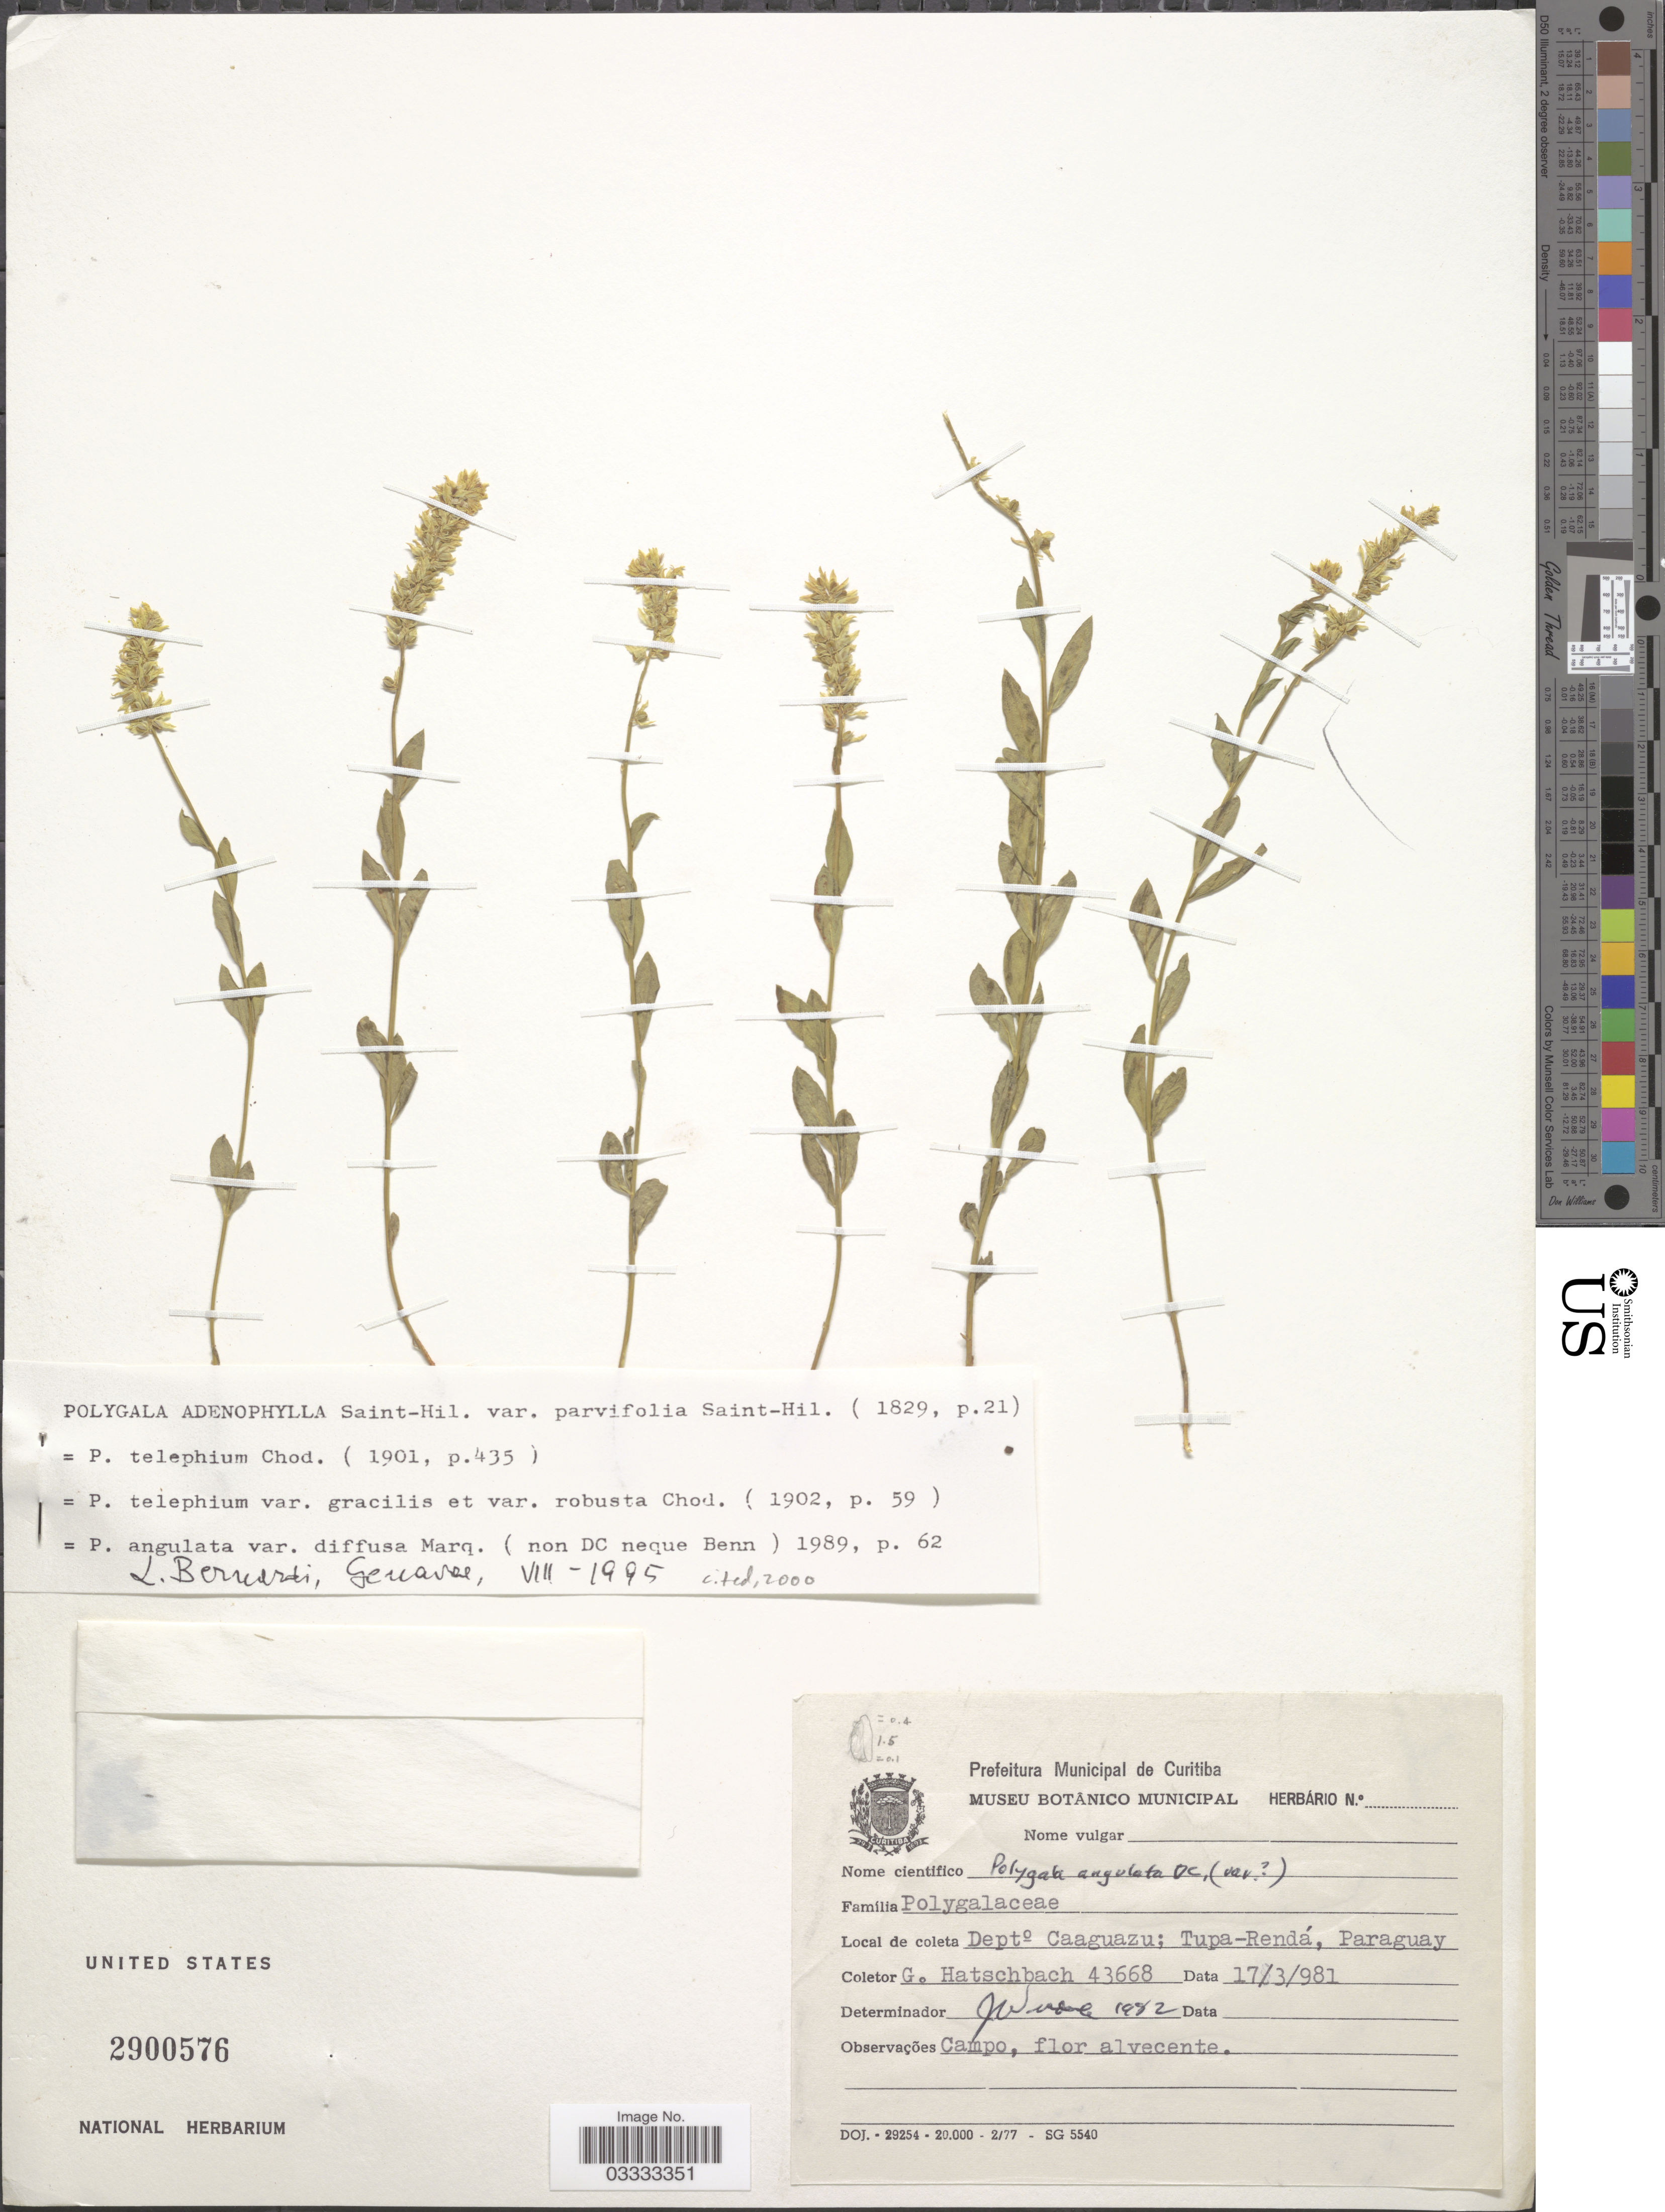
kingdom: Plantae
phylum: Tracheophyta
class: Magnoliopsida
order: Fabales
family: Polygalaceae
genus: Polygala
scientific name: Polygala adenophylla var. parvifolia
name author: A. St.-Hil. & Moq.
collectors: G. Hatschbach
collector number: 43668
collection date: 1981-03-17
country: Paraguay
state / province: Caaguazu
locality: Depto° Caaguazu; Tupa-Rendá.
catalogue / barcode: US 2900576